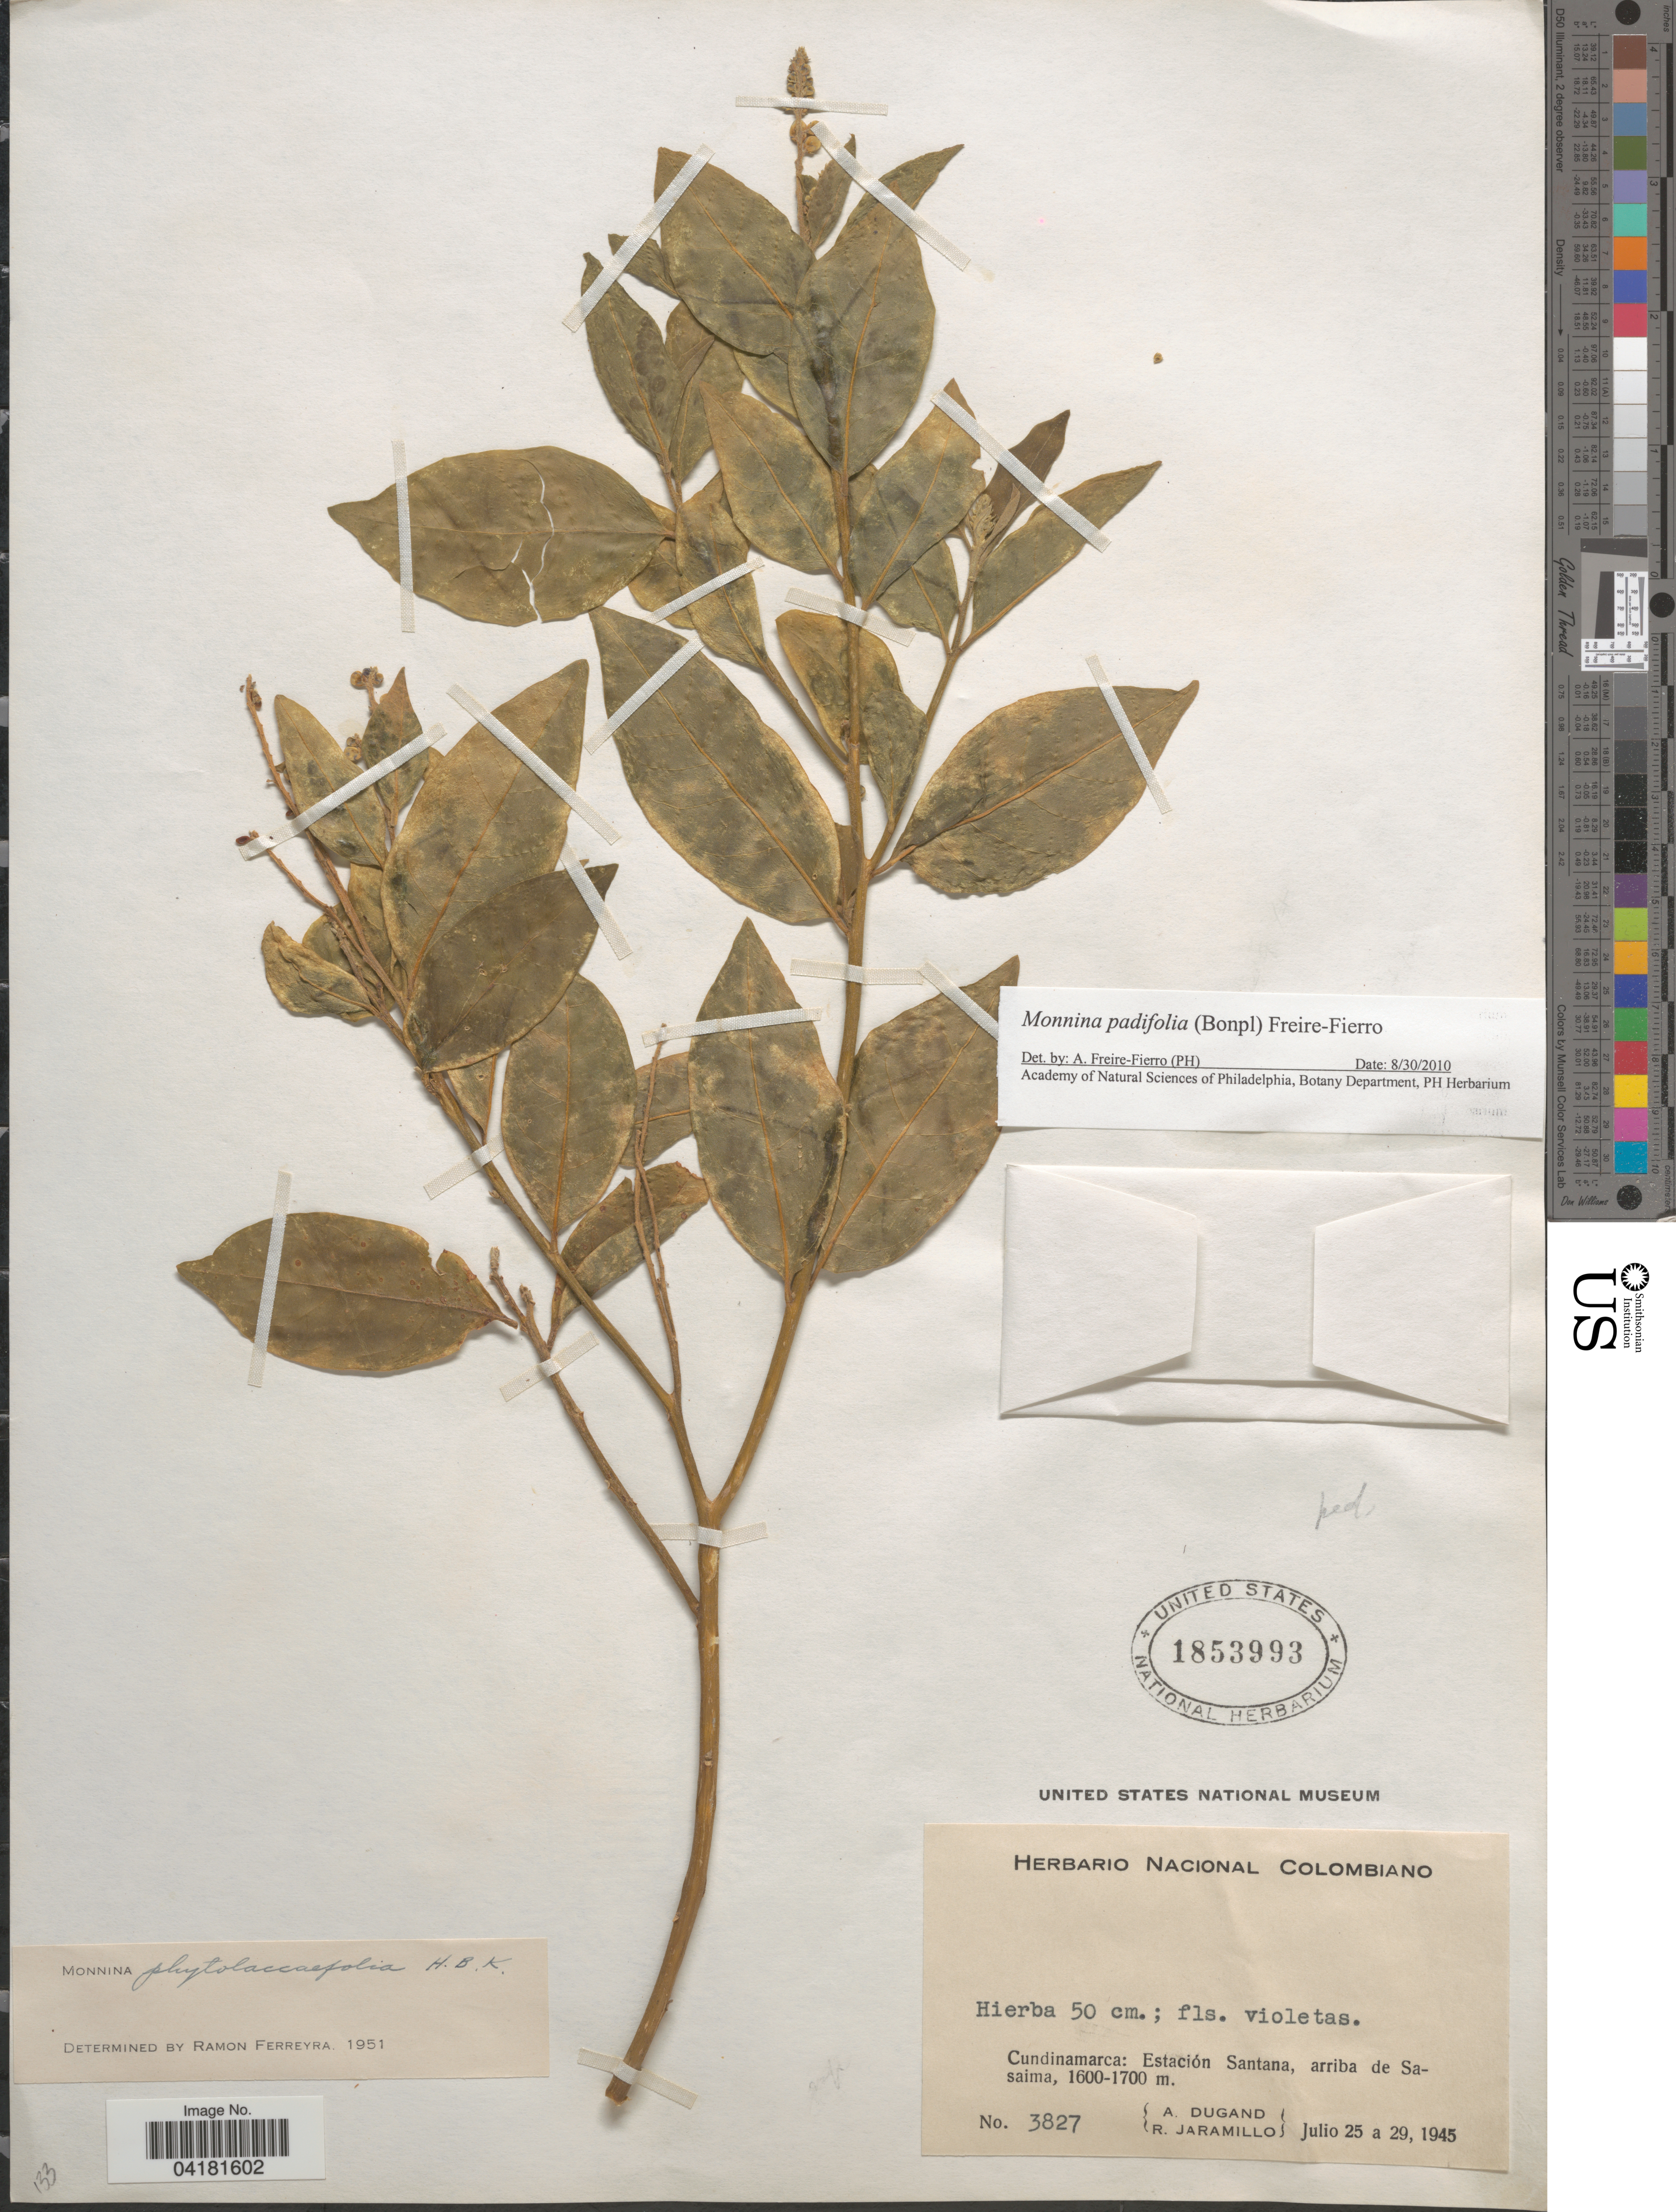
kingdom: Plantae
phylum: Tracheophyta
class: Magnoliopsida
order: Fabales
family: Polygalaceae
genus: Monnina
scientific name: Monnina padifolia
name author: (Bonpl.) Freire-Fierro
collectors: A. Dugand & R. Jaramillo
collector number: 3827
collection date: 1945-07-25/1945-07-29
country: Colombia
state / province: Cundinamarca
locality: Estación Santana, arriba de Sasaima.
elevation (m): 1600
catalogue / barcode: US 1853993